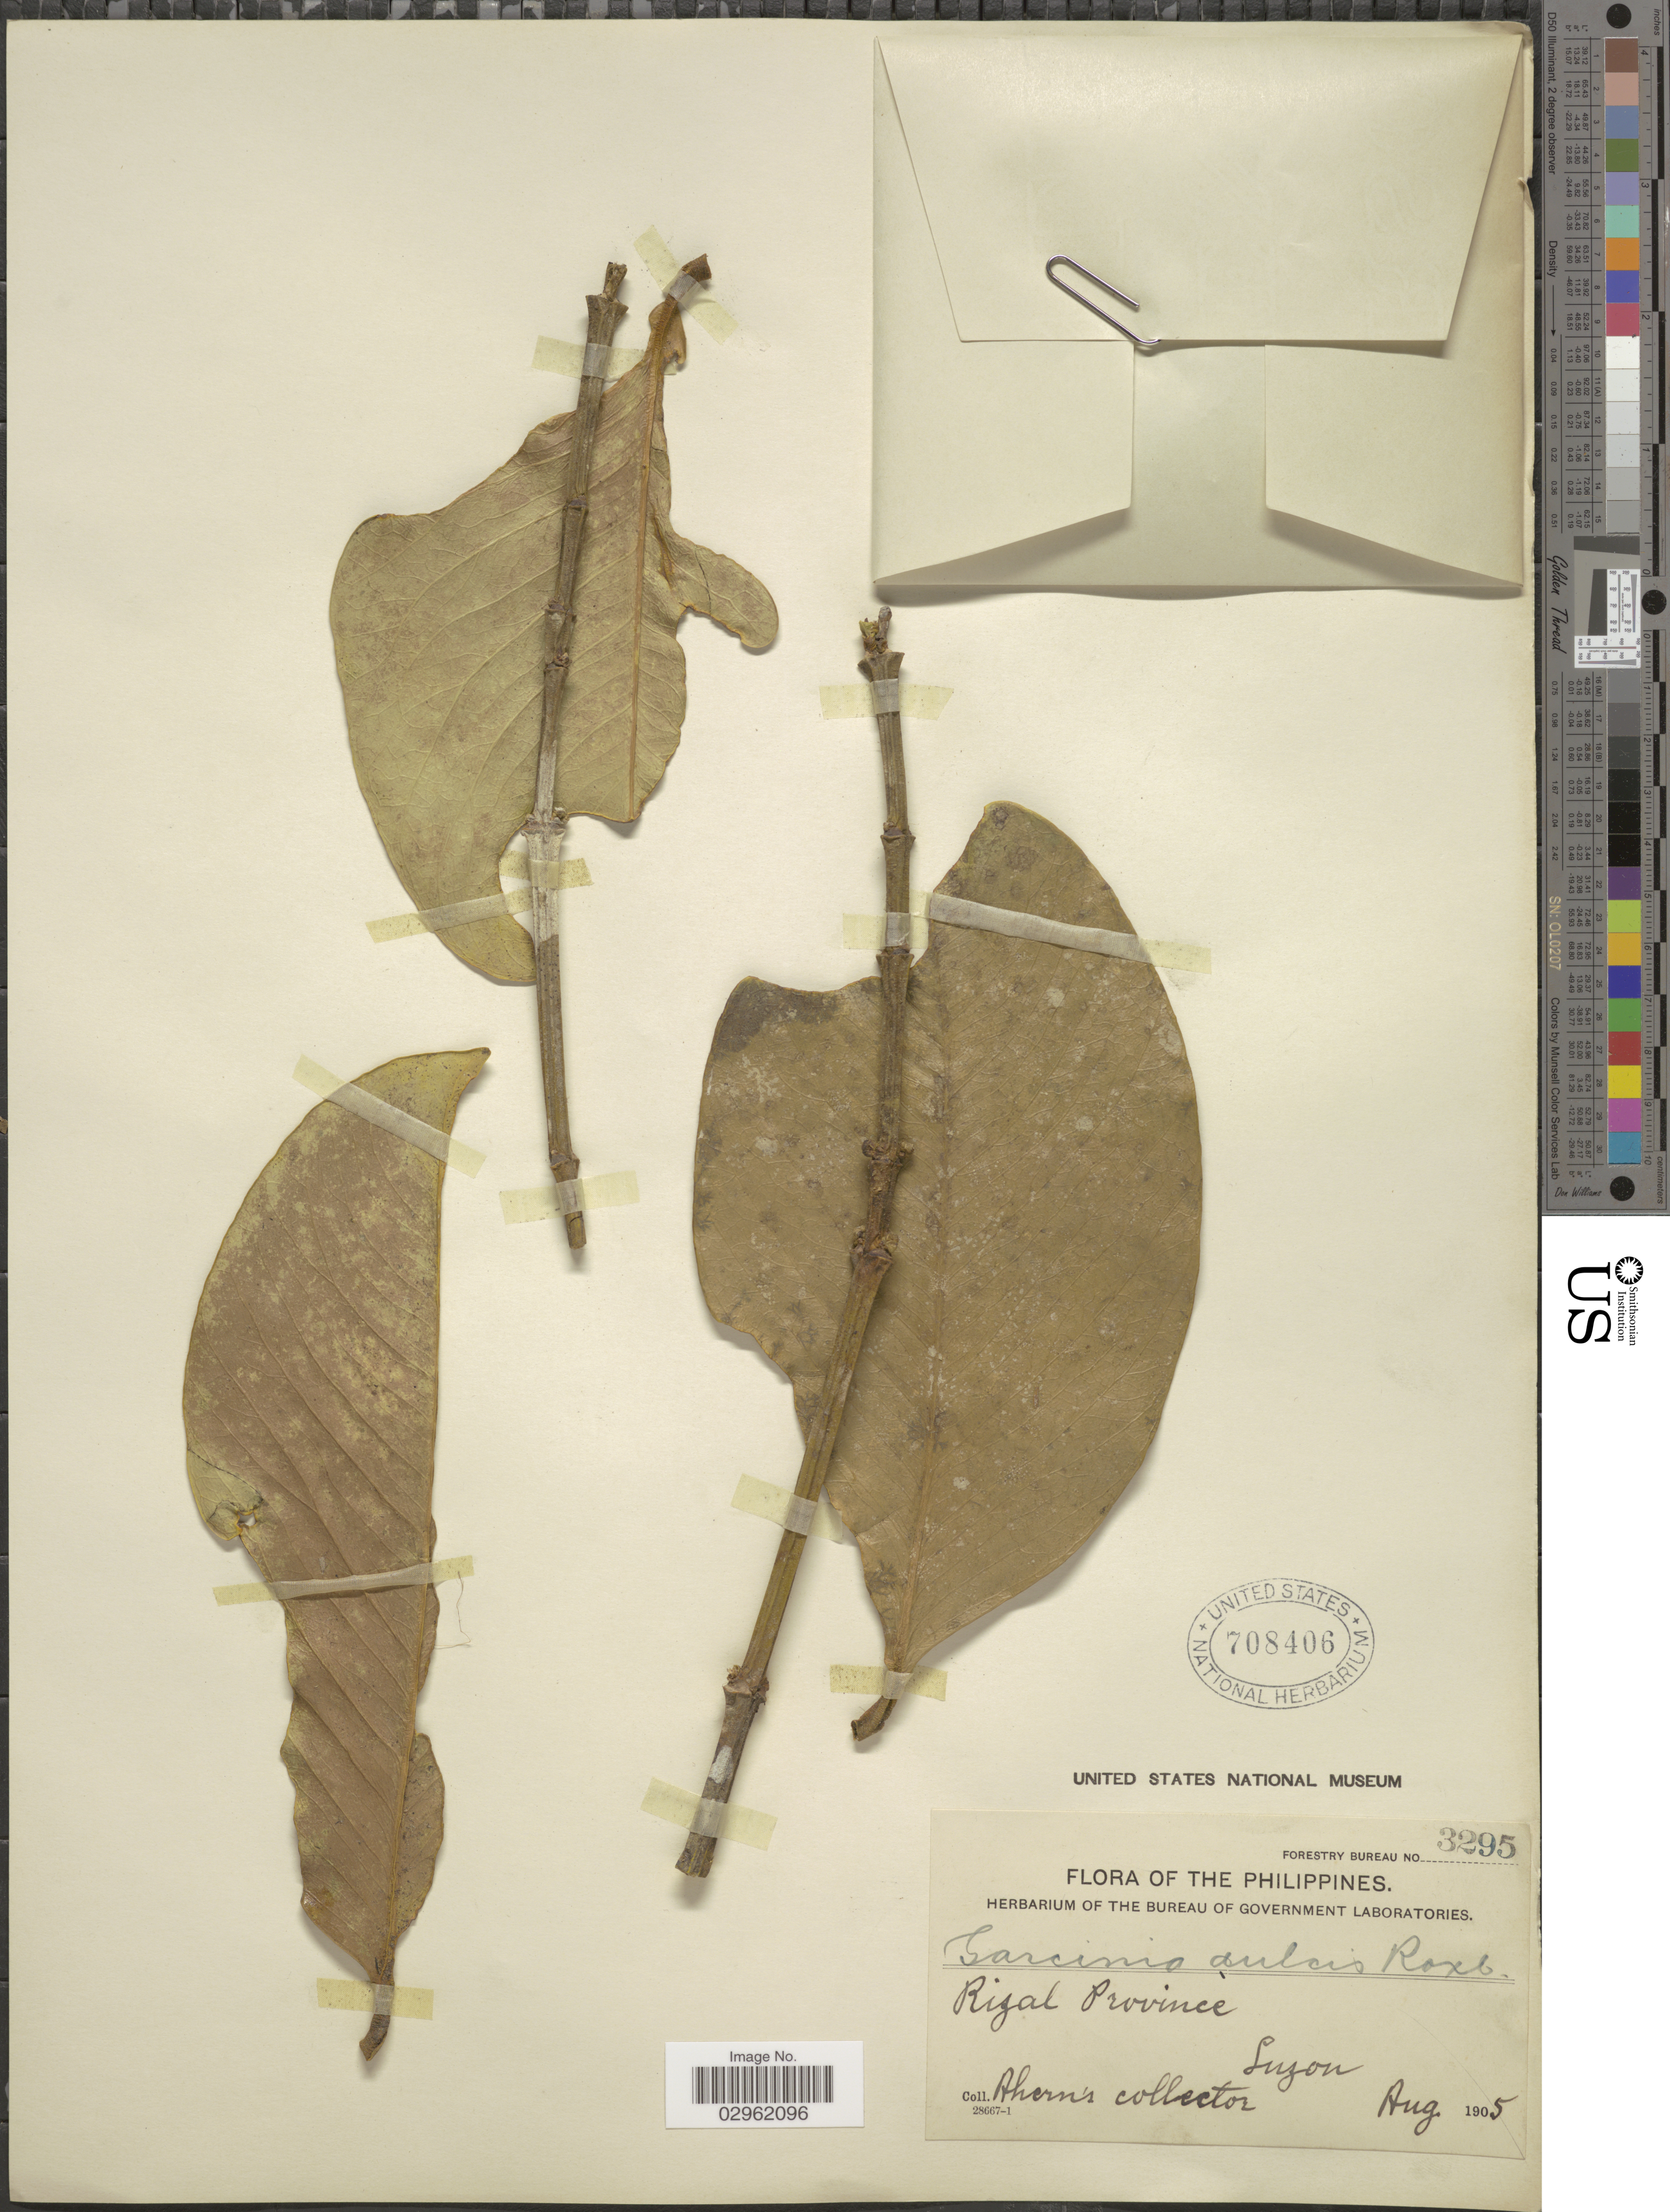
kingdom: Plantae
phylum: Tracheophyta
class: Magnoliopsida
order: Malpighiales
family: Clusiaceae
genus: Garcinia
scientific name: Garcinia dulcis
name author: (Roxb.) Kurz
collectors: Ahern's collector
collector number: Forestry Bureau 3295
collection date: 1905-08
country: Philippines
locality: Rizal Province. Luzon.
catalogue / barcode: US 708406